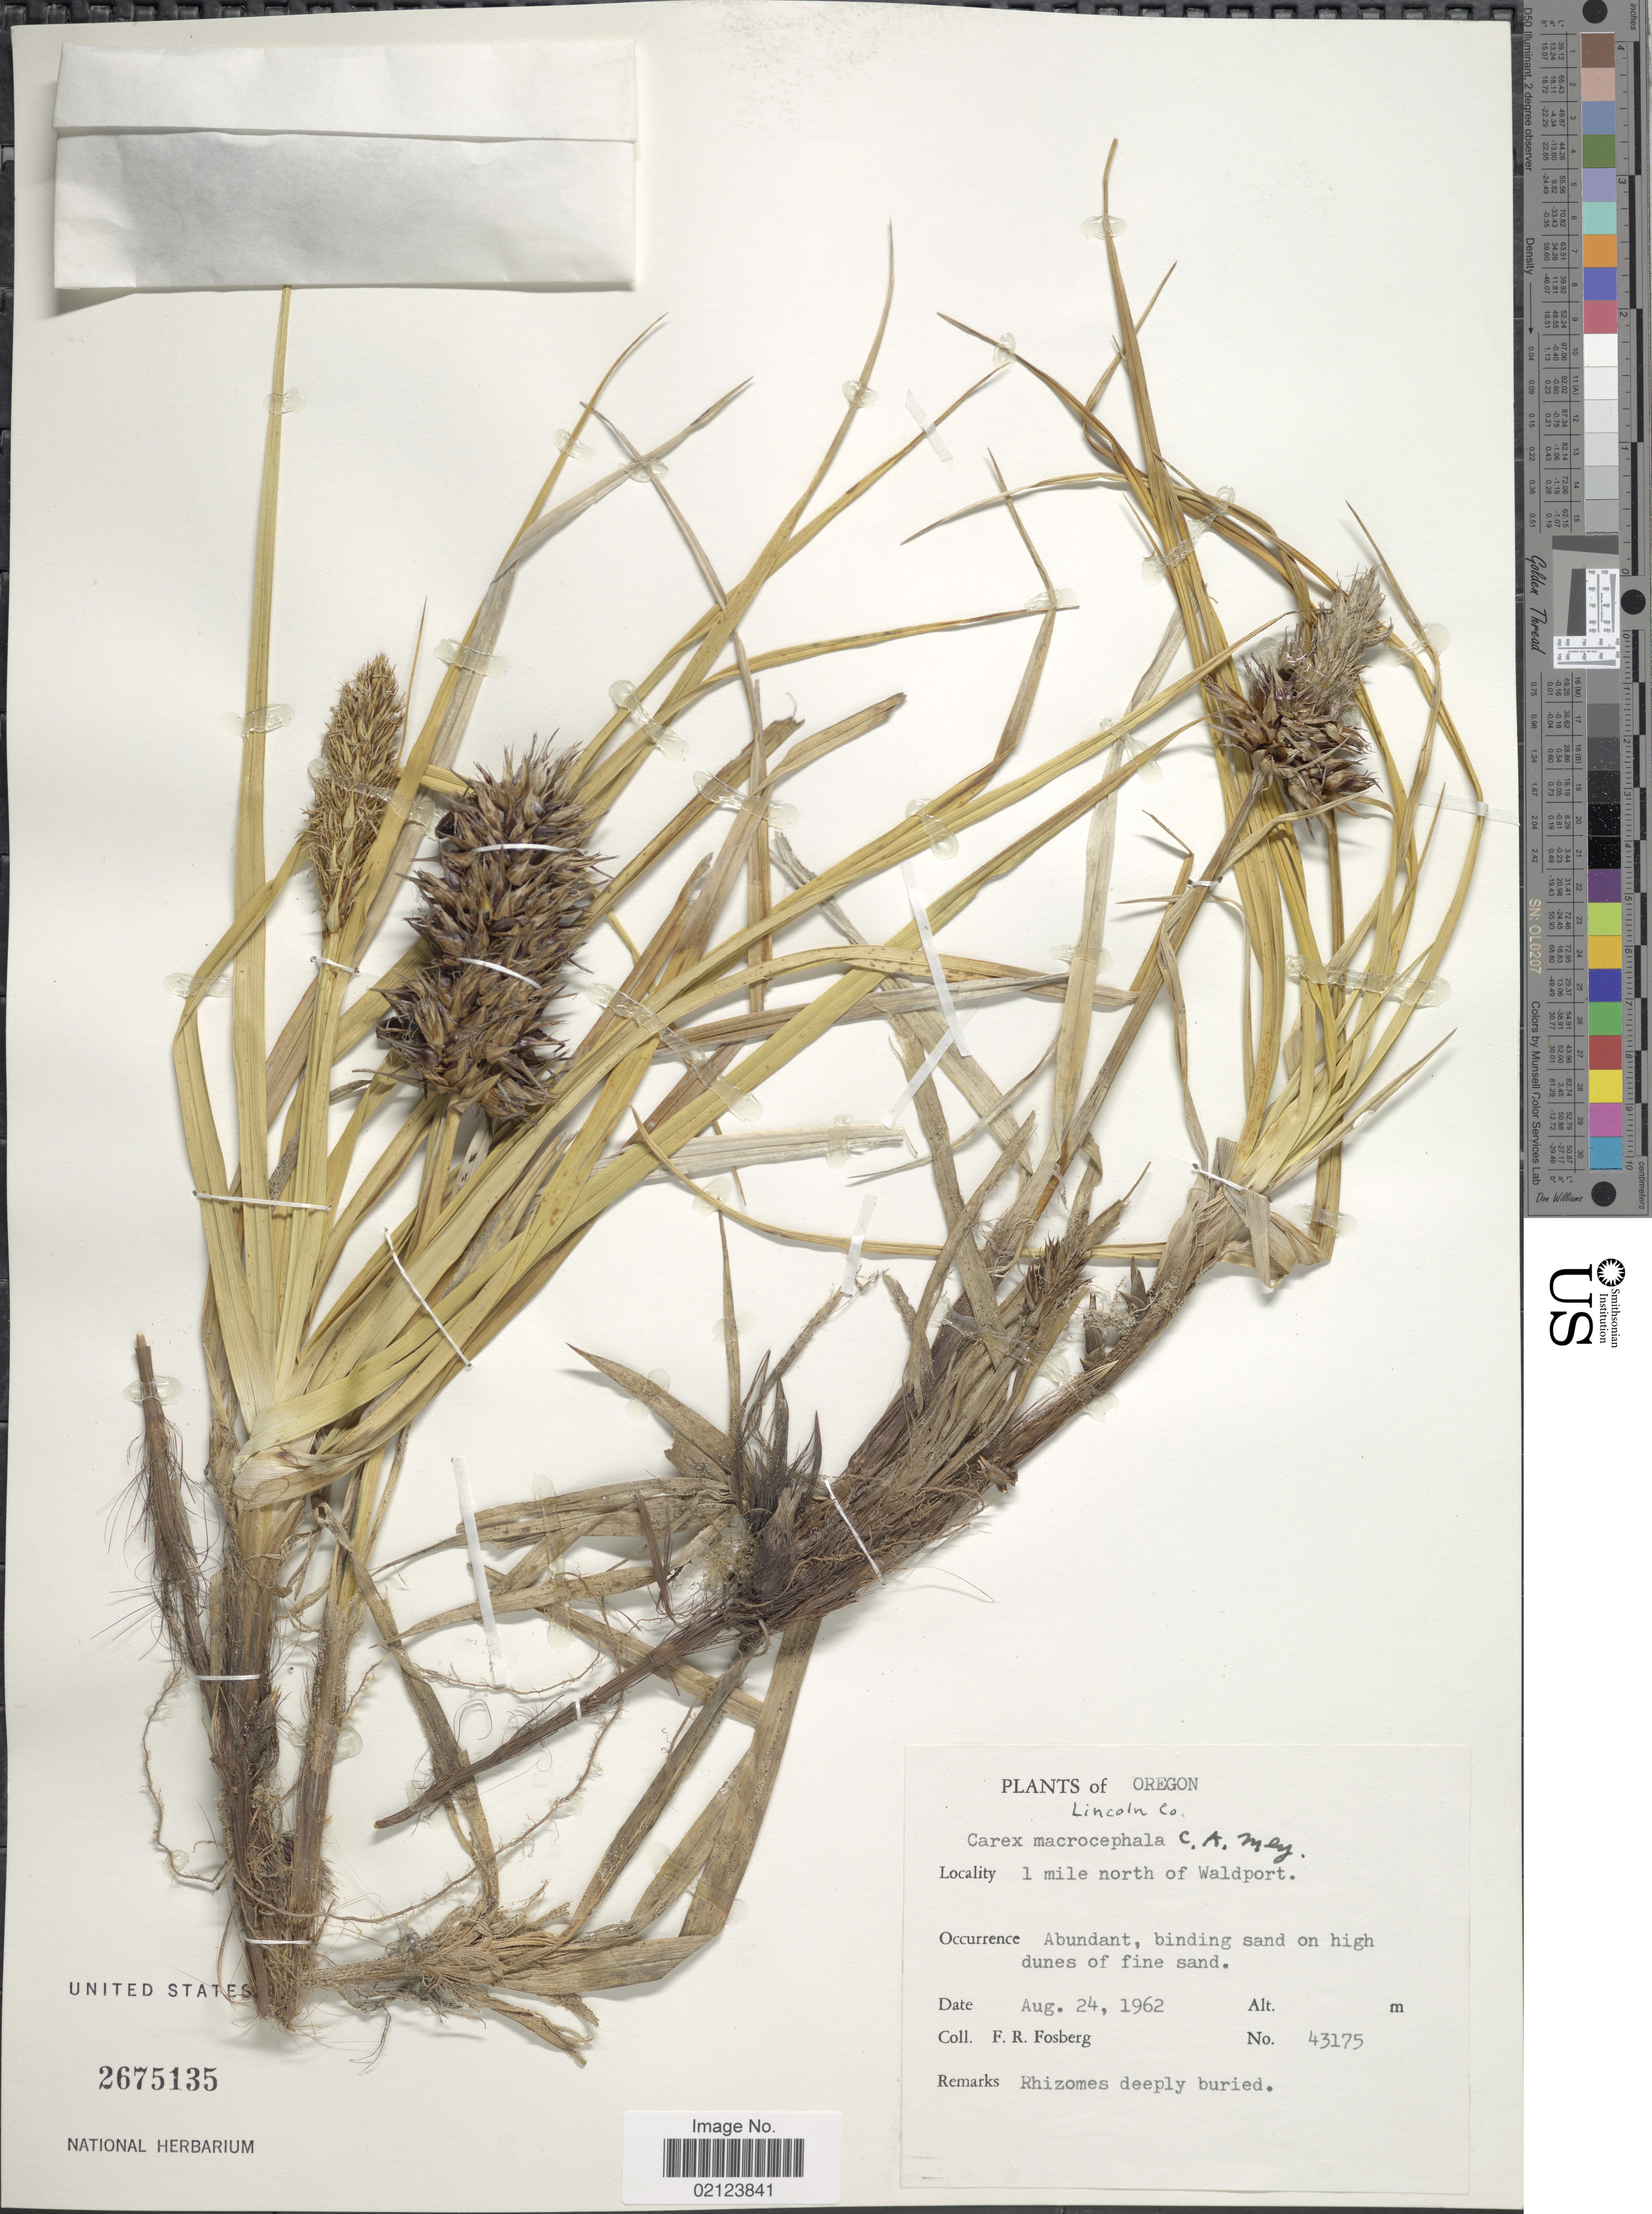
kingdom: Plantae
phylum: Tracheophyta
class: Liliopsida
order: Poales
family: Cyperaceae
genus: Carex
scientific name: Carex macrocephala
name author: Willd. ex Spreng.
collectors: F. R. Fosberg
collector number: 43175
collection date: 1962-08-24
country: United States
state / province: Oregon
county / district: Lincoln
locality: Lincoln Co., 1 mile north of Waldport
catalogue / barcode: US 2675135